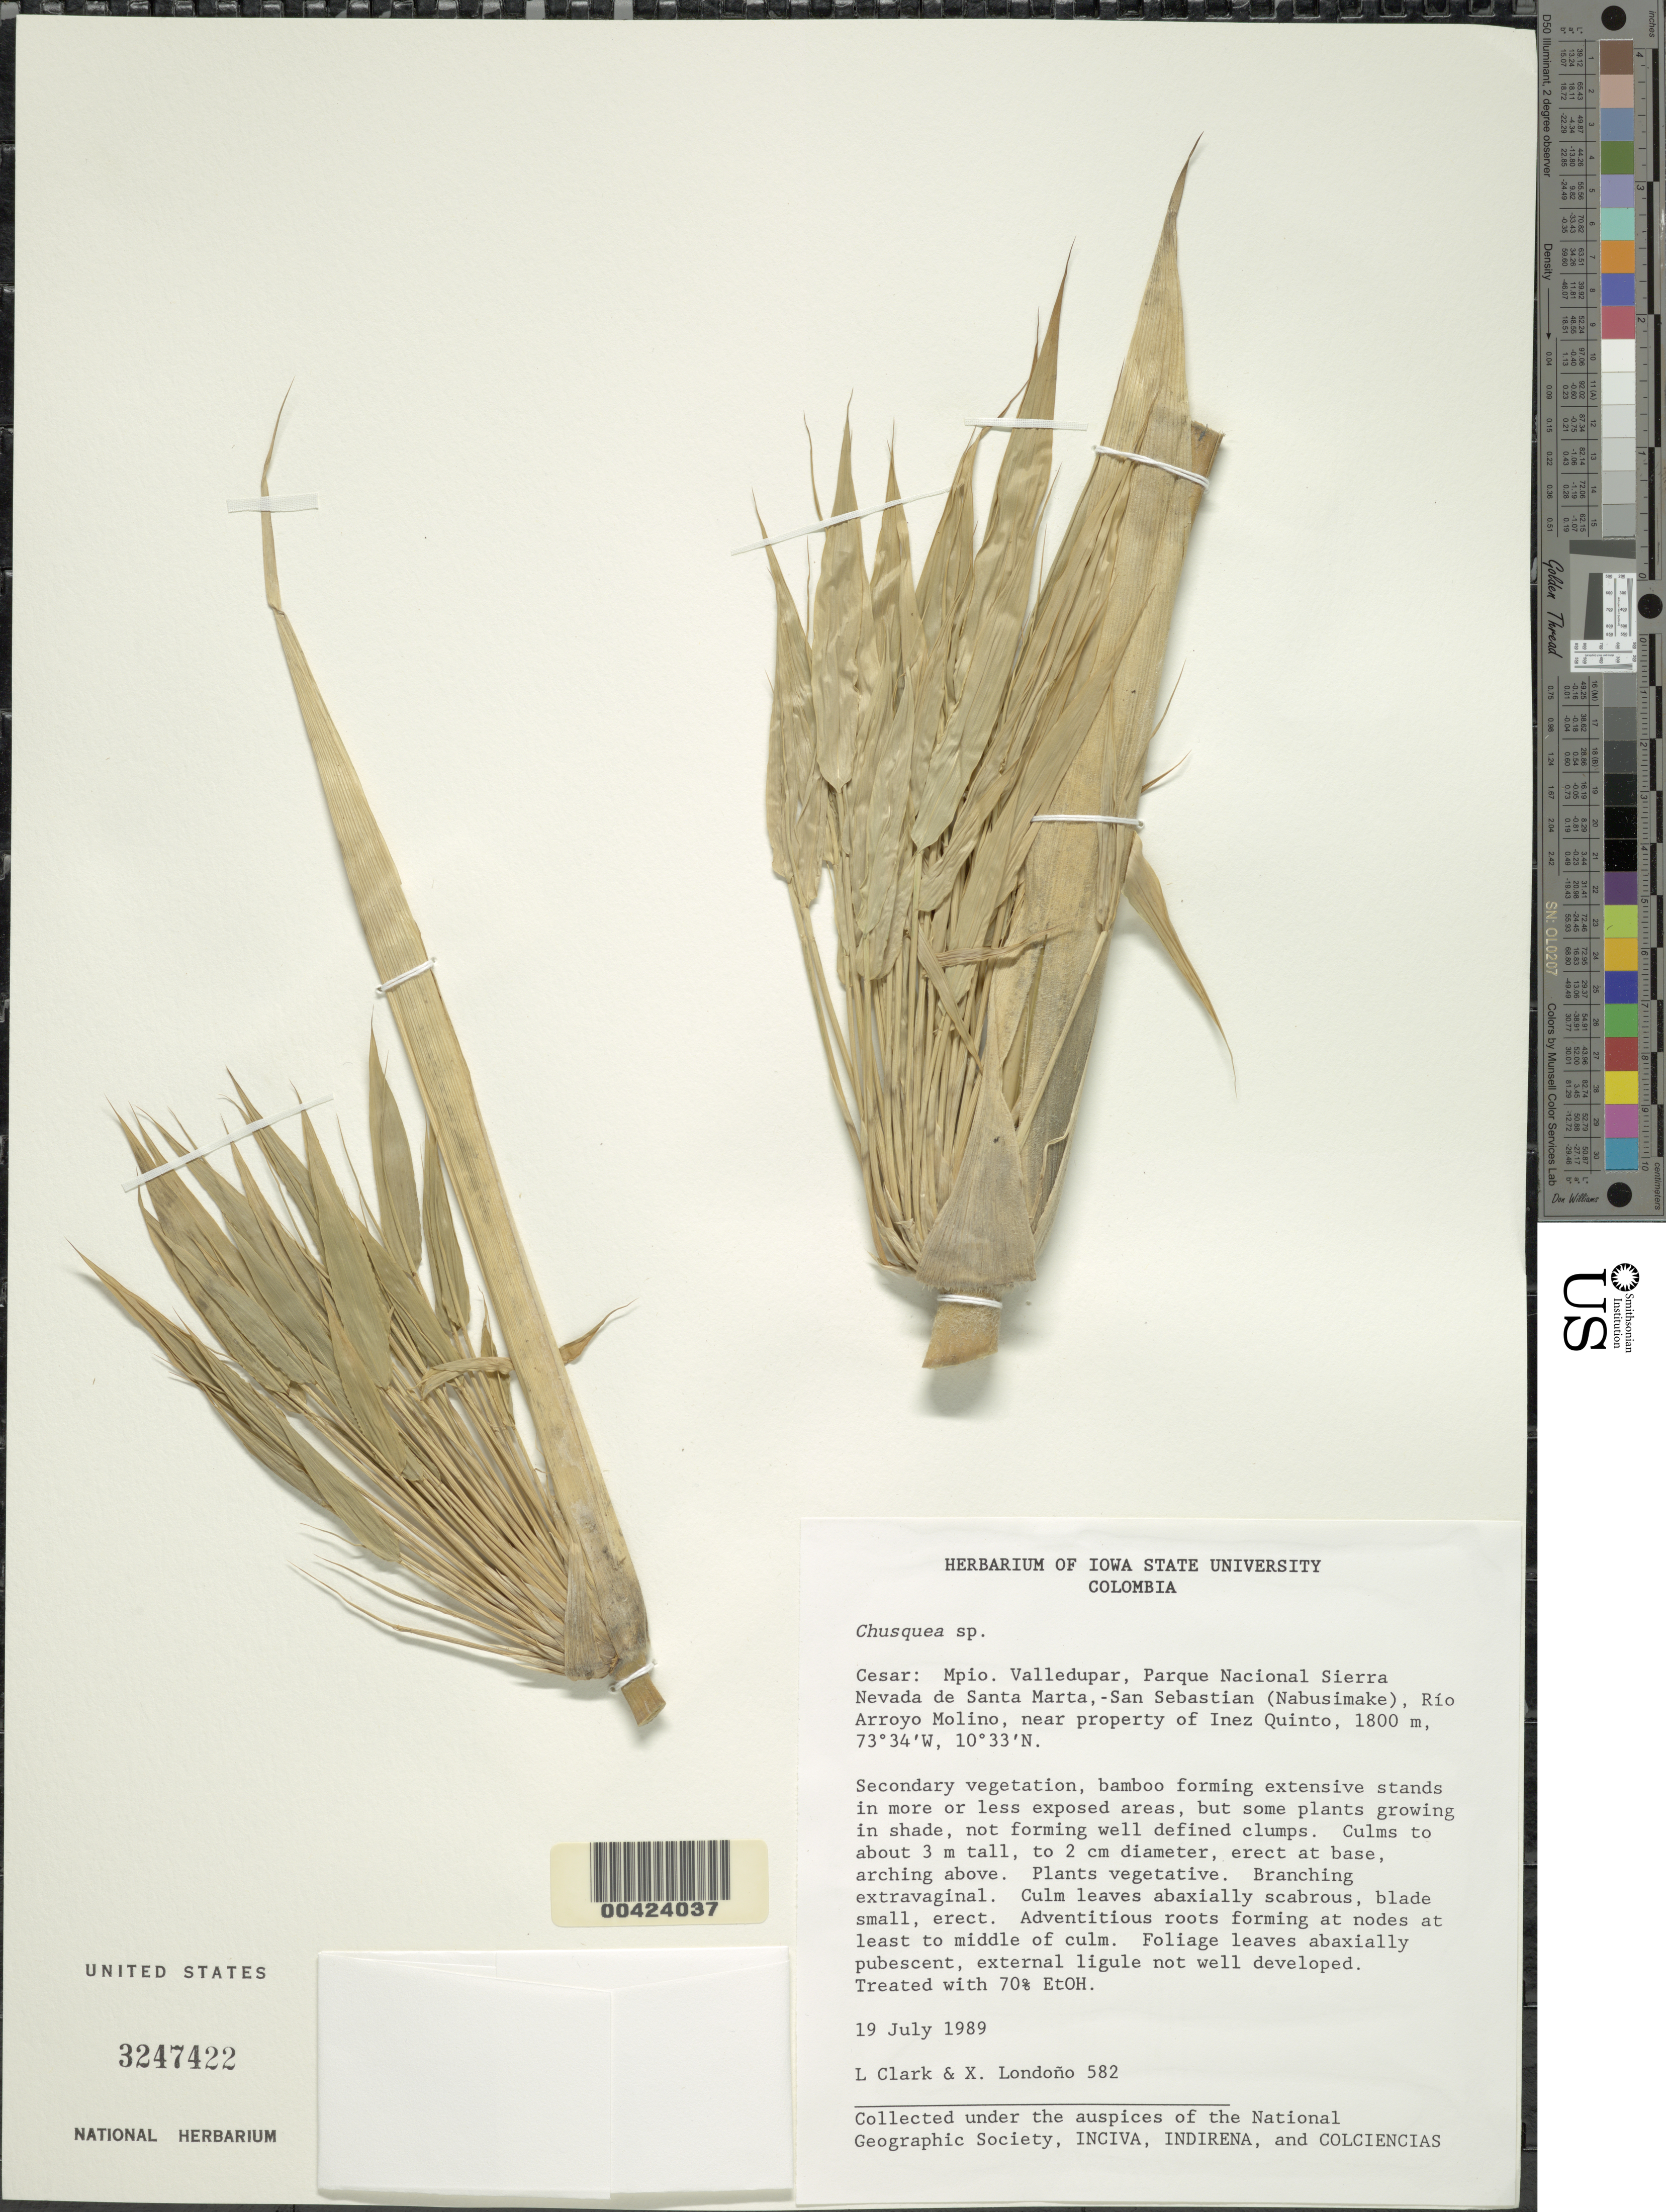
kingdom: Plantae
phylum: Tracheophyta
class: Liliopsida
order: Poales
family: Poaceae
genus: Chusquea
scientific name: Chusquea sp.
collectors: L. G. Clark & X. Londoño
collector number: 582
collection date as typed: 19 Jul 1989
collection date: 1989-07-19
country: Colombia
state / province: César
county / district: Valledupar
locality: Parque Nacional de Sierra Nevada de Santa Marta, - San Sebastian Rio Arroyo Molino, near property of Inez Quinto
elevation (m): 1800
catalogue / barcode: US 3247422